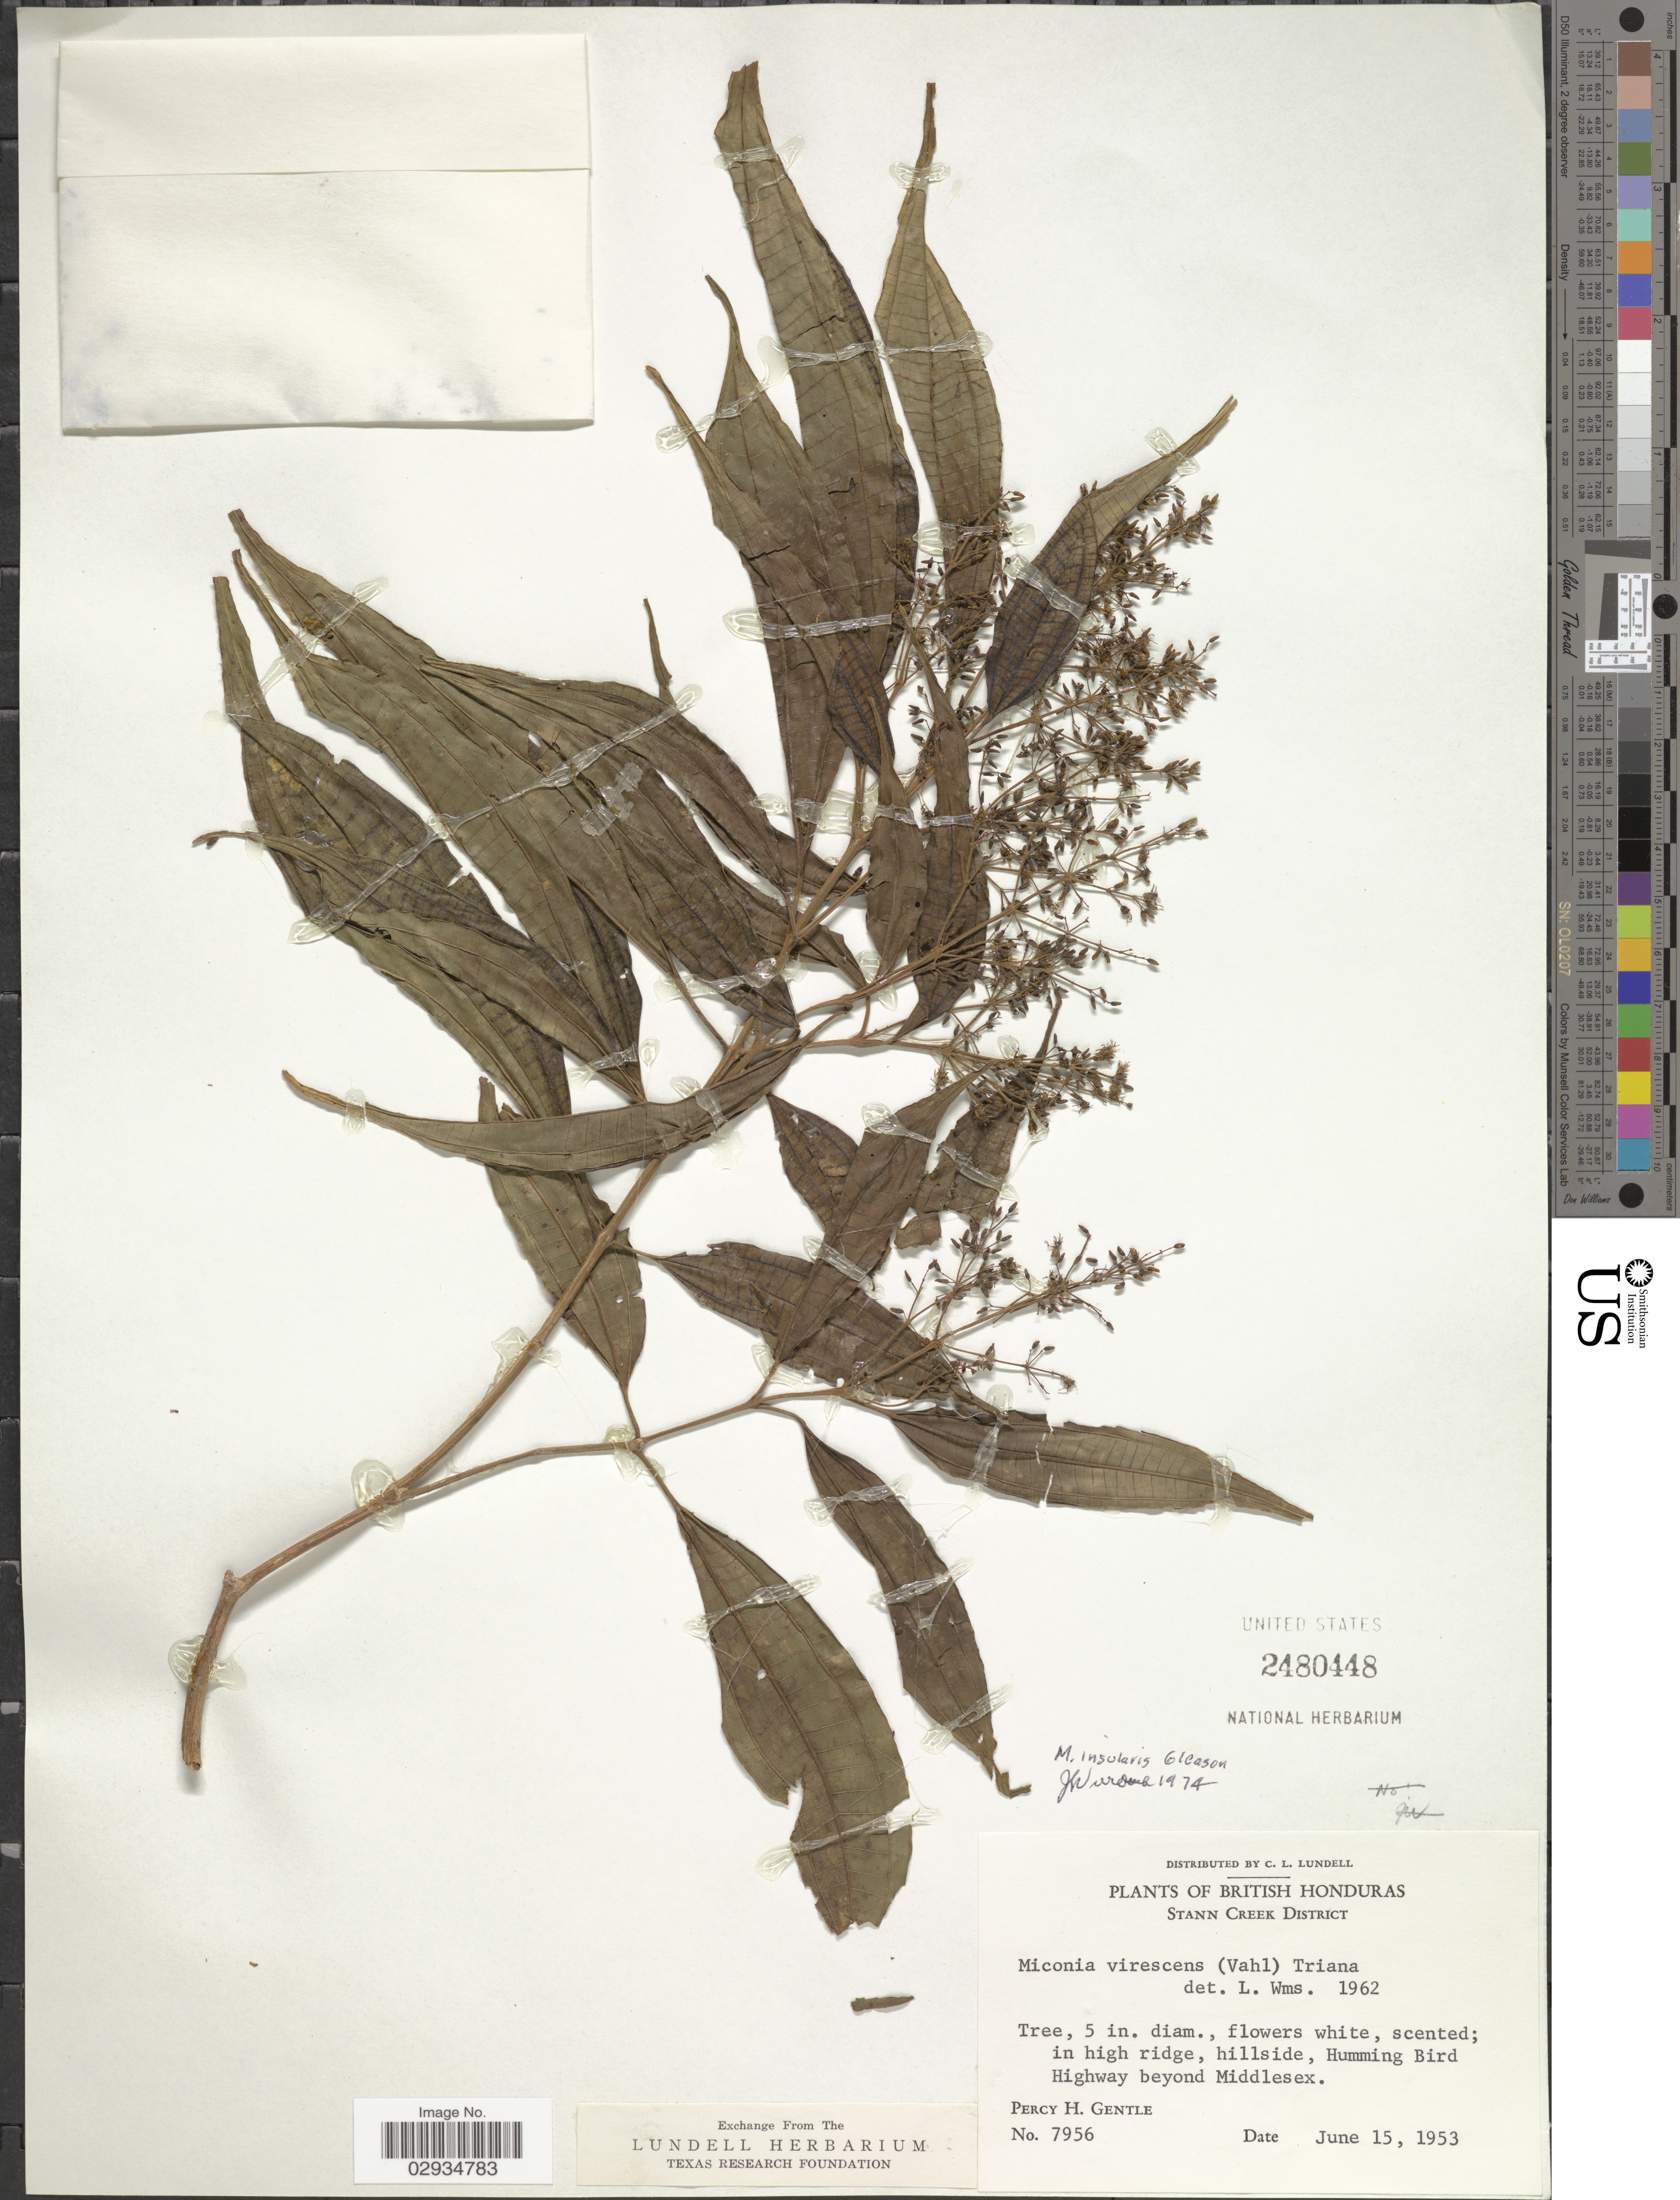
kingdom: Plantae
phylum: Tracheophyta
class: Magnoliopsida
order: Myrtales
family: Melastomataceae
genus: Miconia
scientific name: Miconia insularis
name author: Gleason in I.M. Johnst.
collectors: P. H. Gentle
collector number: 7956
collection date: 1953-06-15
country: Belize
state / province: Stann Creek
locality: British Honduras. Stann Creek District. Humming Bird Highway beyond Middlesex.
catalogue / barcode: US 2480448